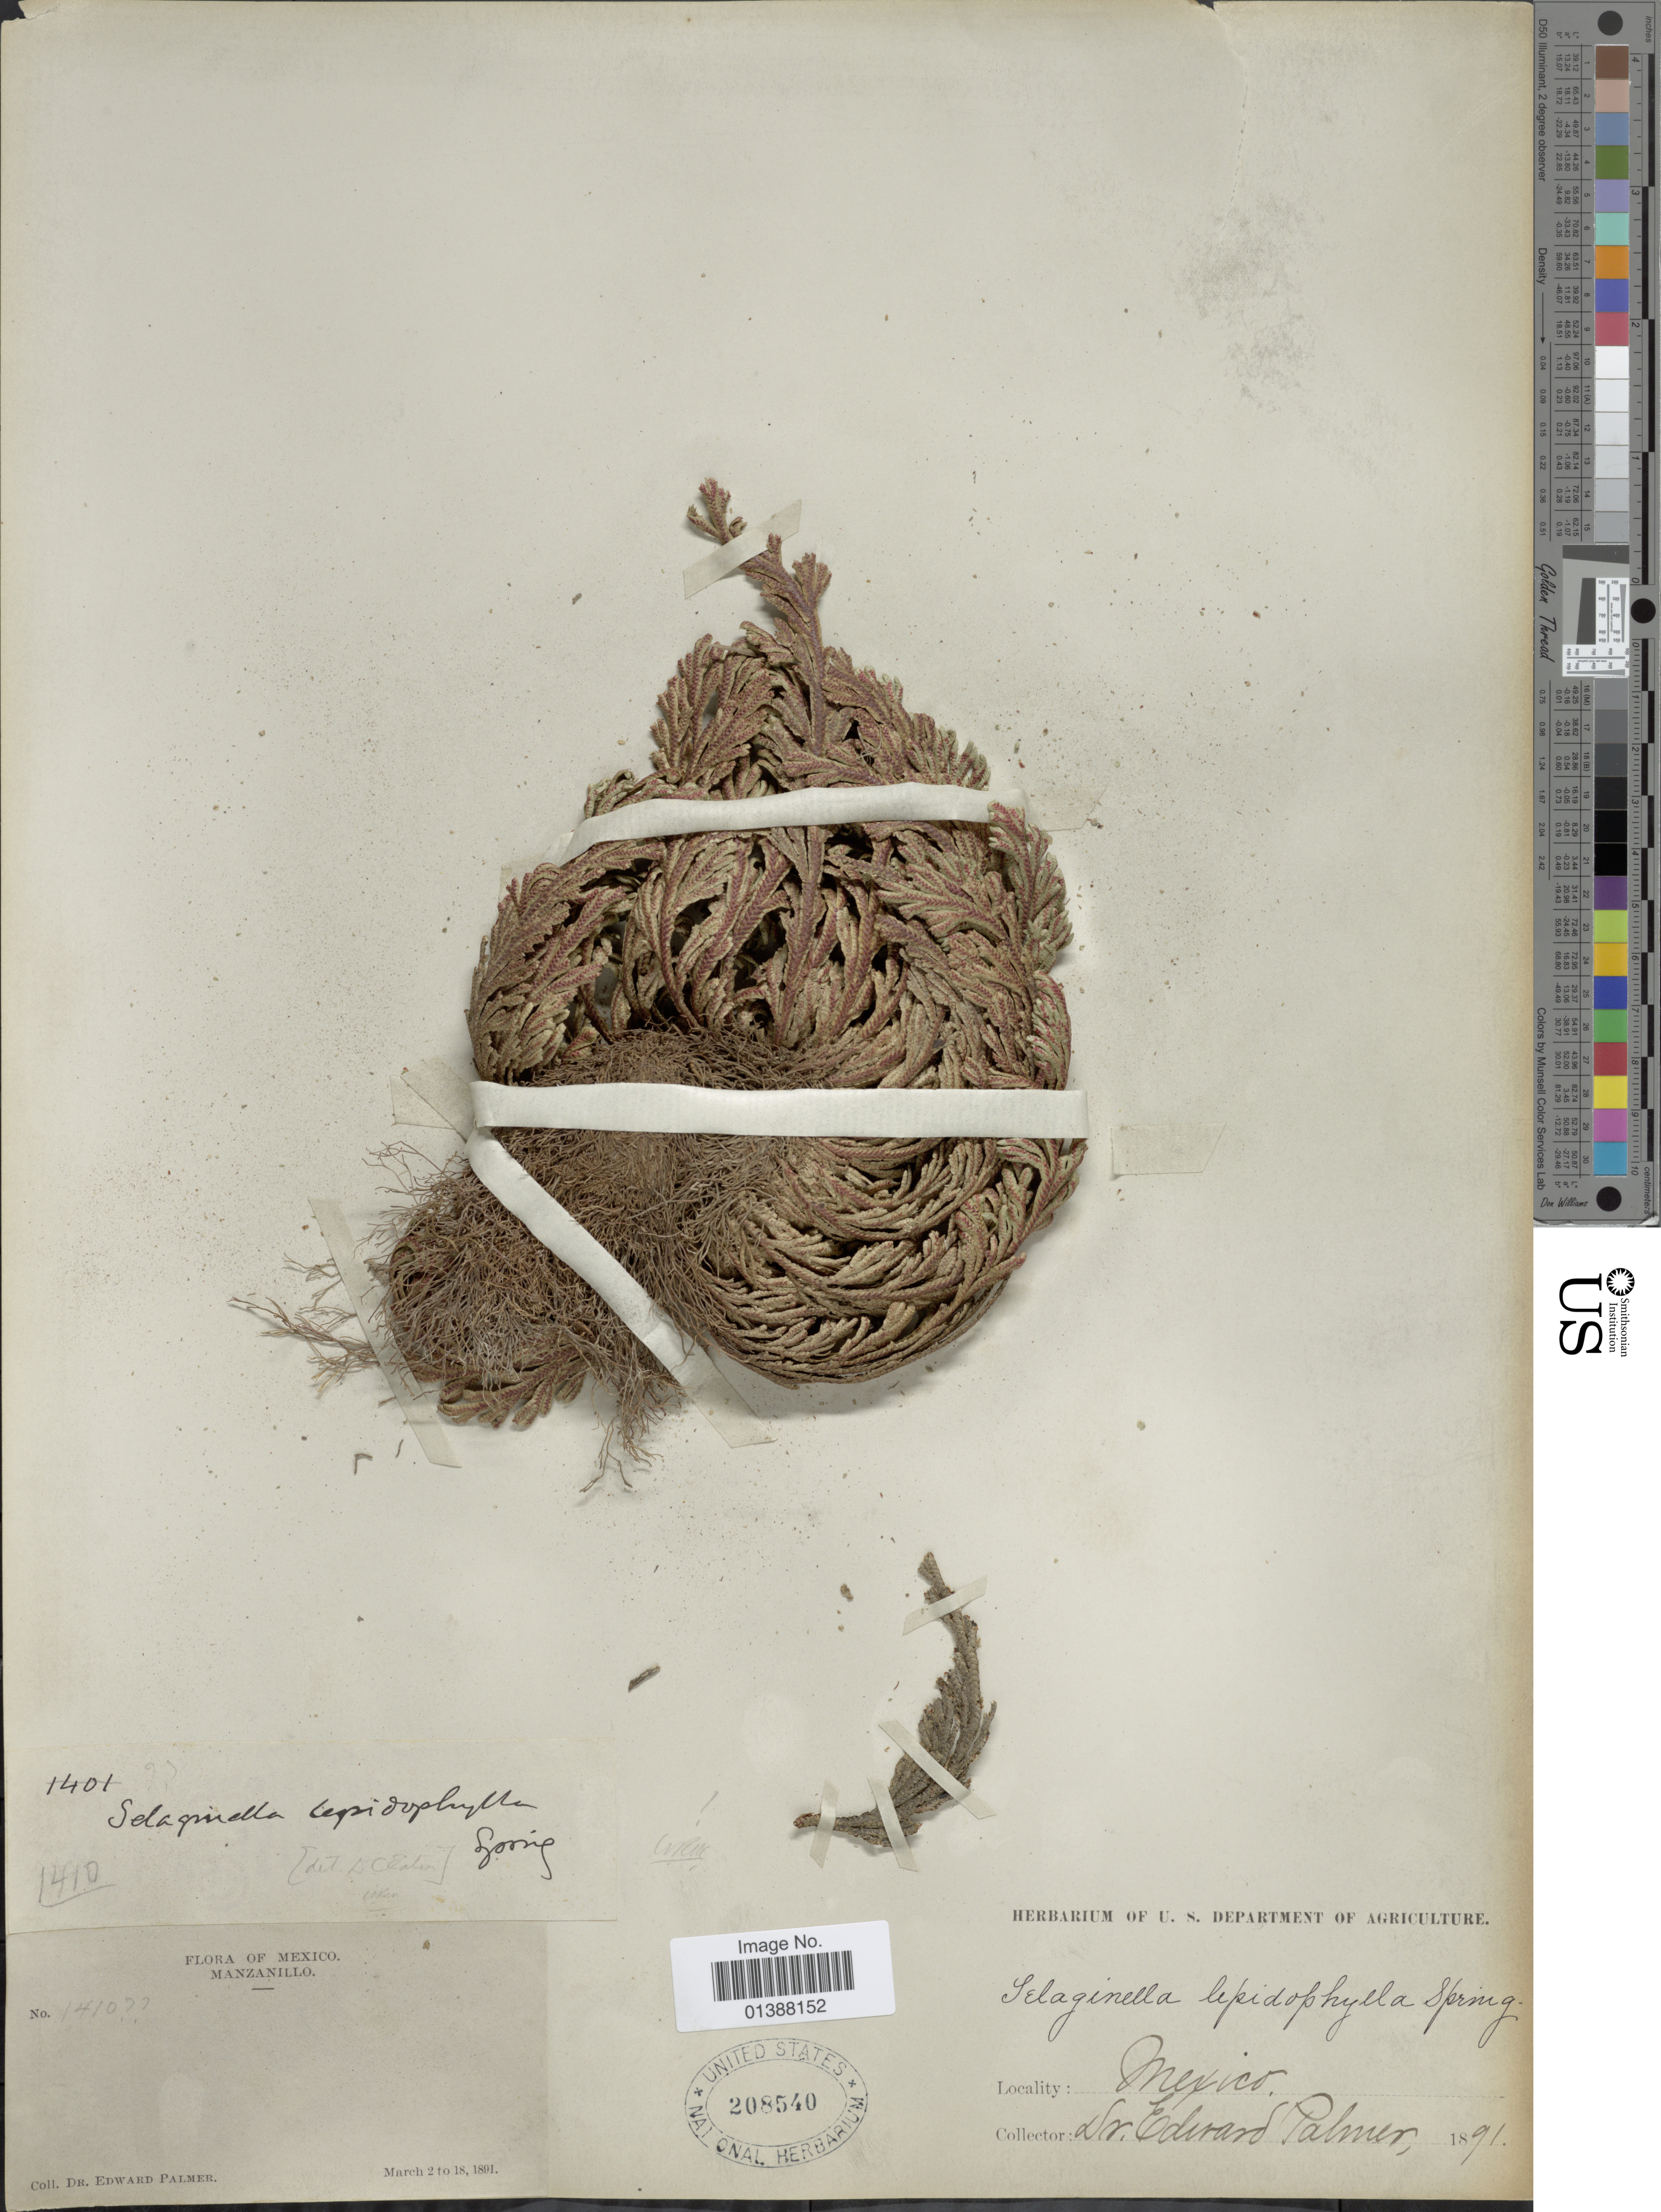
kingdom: Plantae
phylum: Tracheophyta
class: Lycopodiopsida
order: Selaginellales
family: Selaginellaceae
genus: Selaginella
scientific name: Selaginella lepidophylla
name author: (Hook. & Grev.) Spring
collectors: E. Palmer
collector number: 1410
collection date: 1891-03-02/1891-03-18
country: Mexico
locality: Manzanillo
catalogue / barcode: US 208540